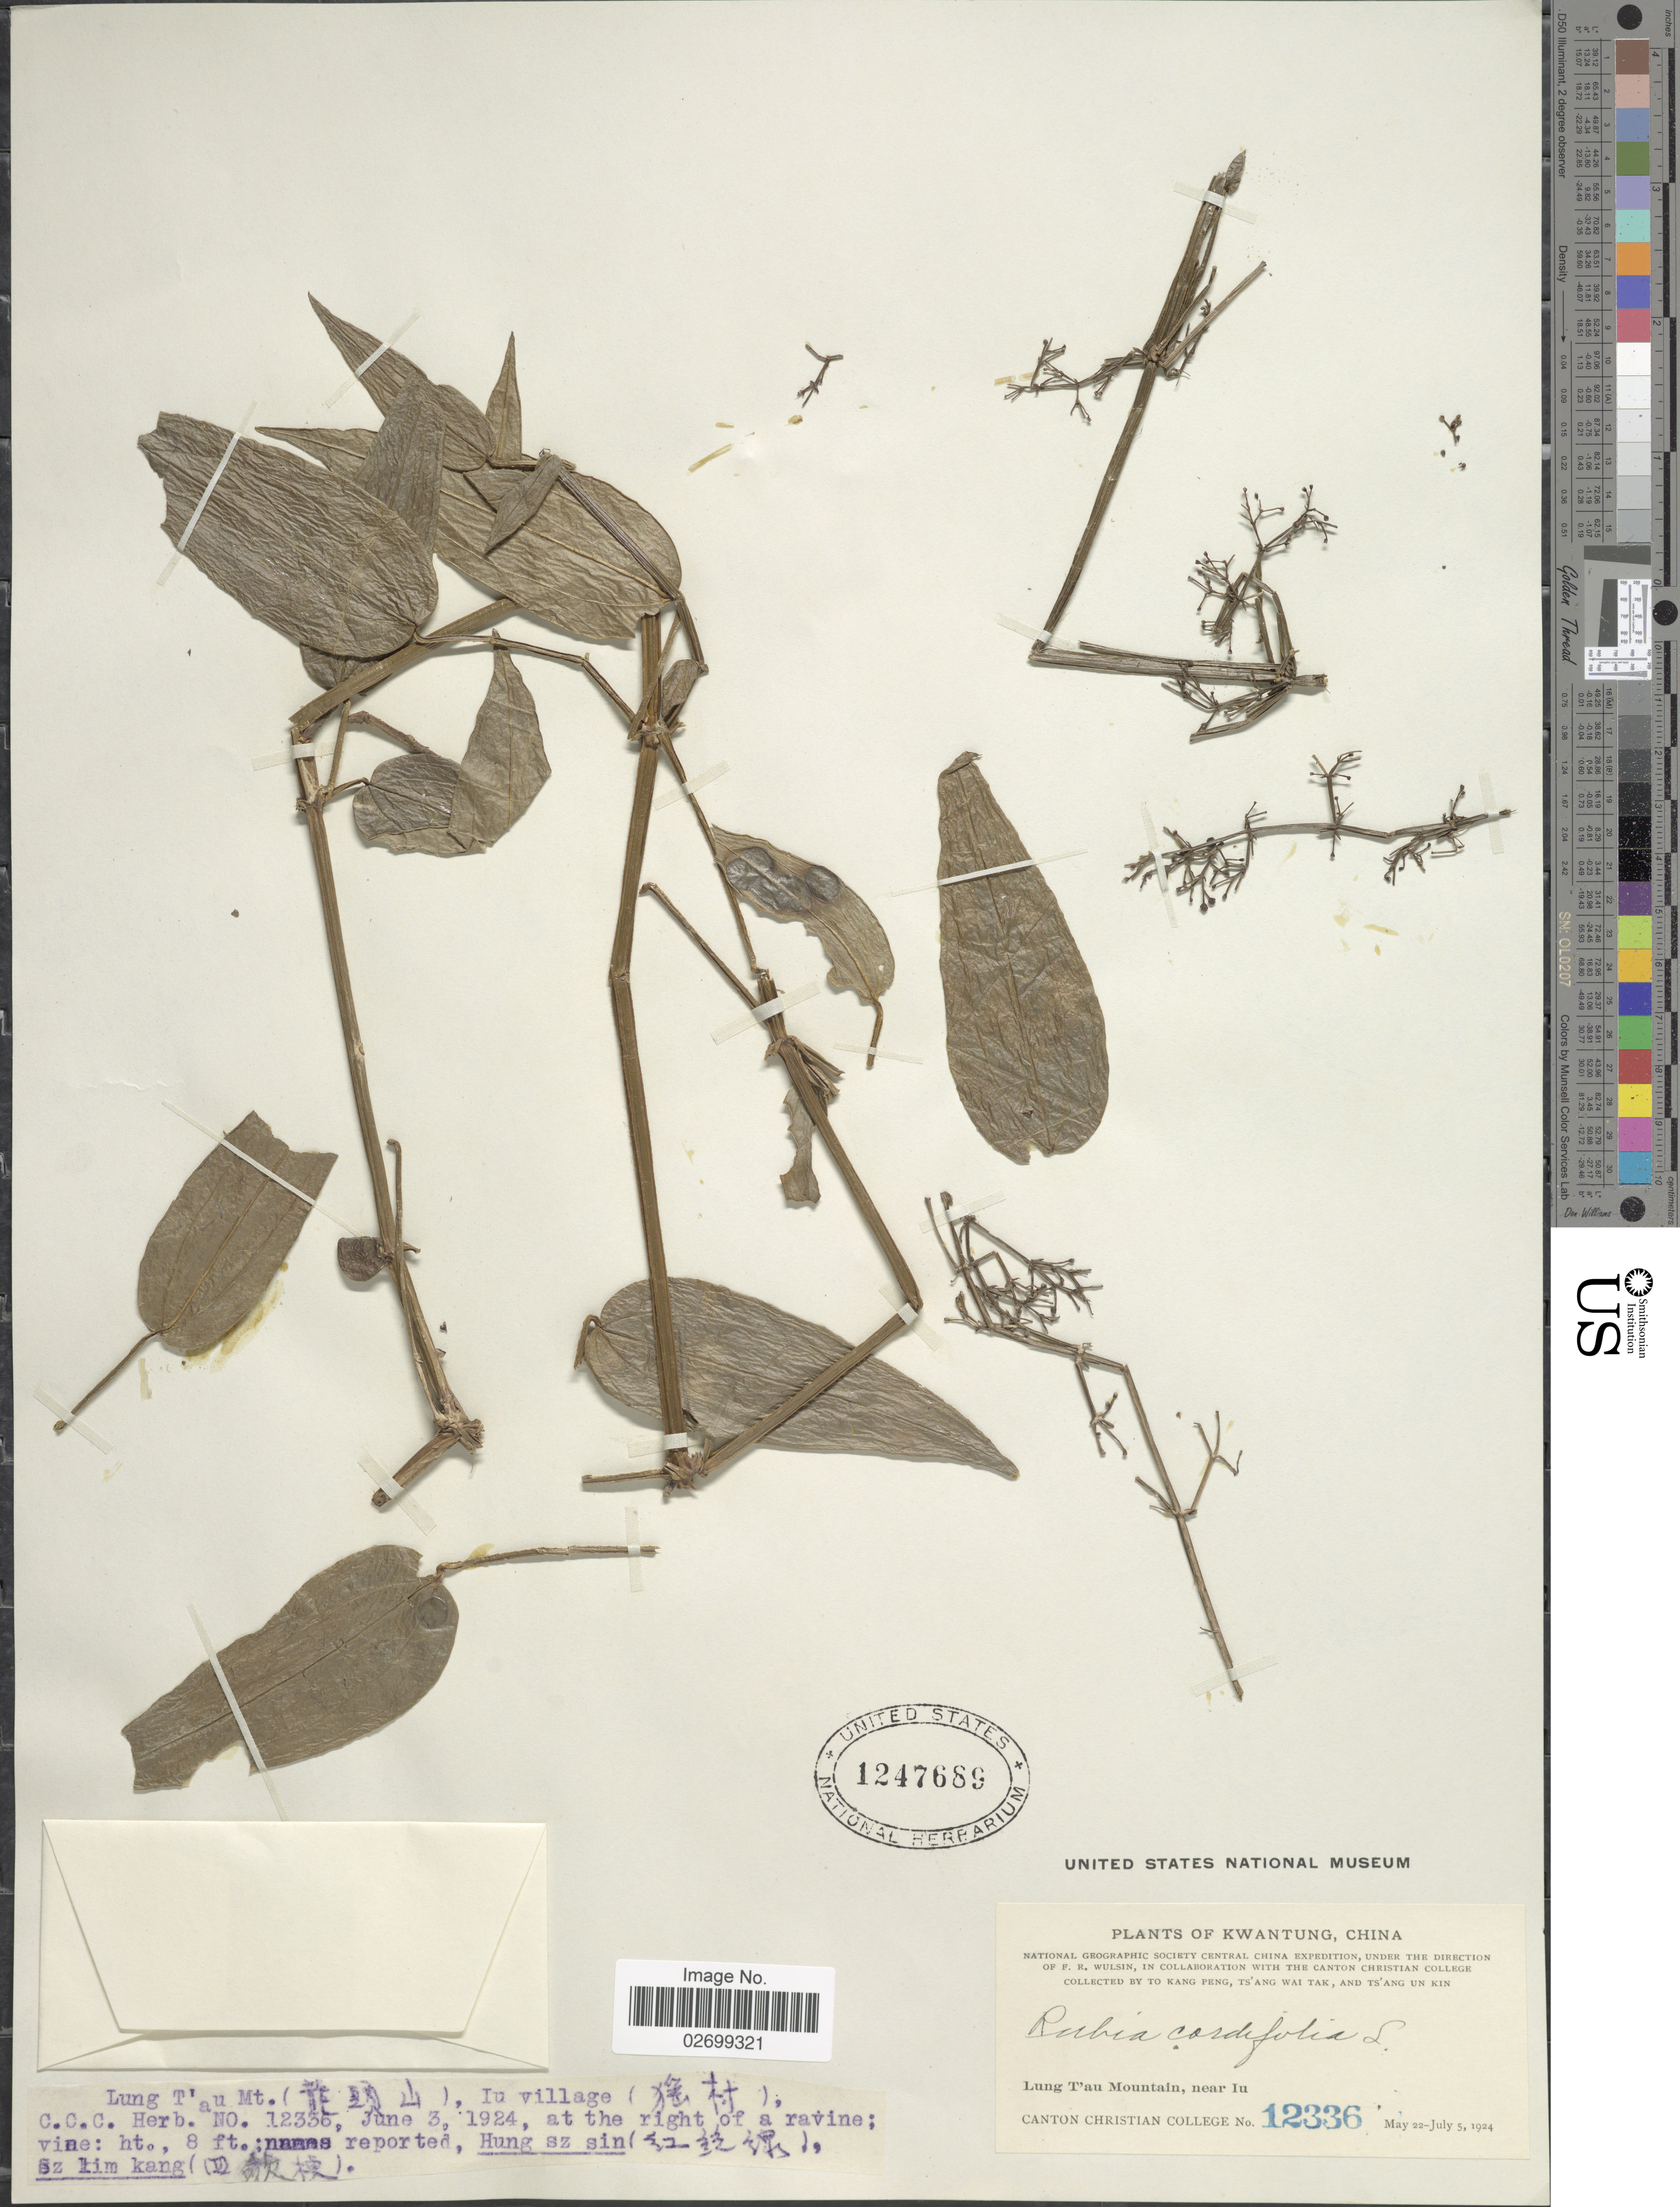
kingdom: Plantae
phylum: Tracheophyta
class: Magnoliopsida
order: Gentianales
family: Rubiaceae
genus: Rubia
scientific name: Rubia cordifolia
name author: L.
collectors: K. Peng, W. T. Tsang & Ts' Ang Un Kin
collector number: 12336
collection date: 1924-03-22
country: China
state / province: Guangdong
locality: Kwantung, Lung T'au Mountain, near Iu village, at the right of a ravine, Hung sz sin, Sz lim kang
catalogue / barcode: US 1247689